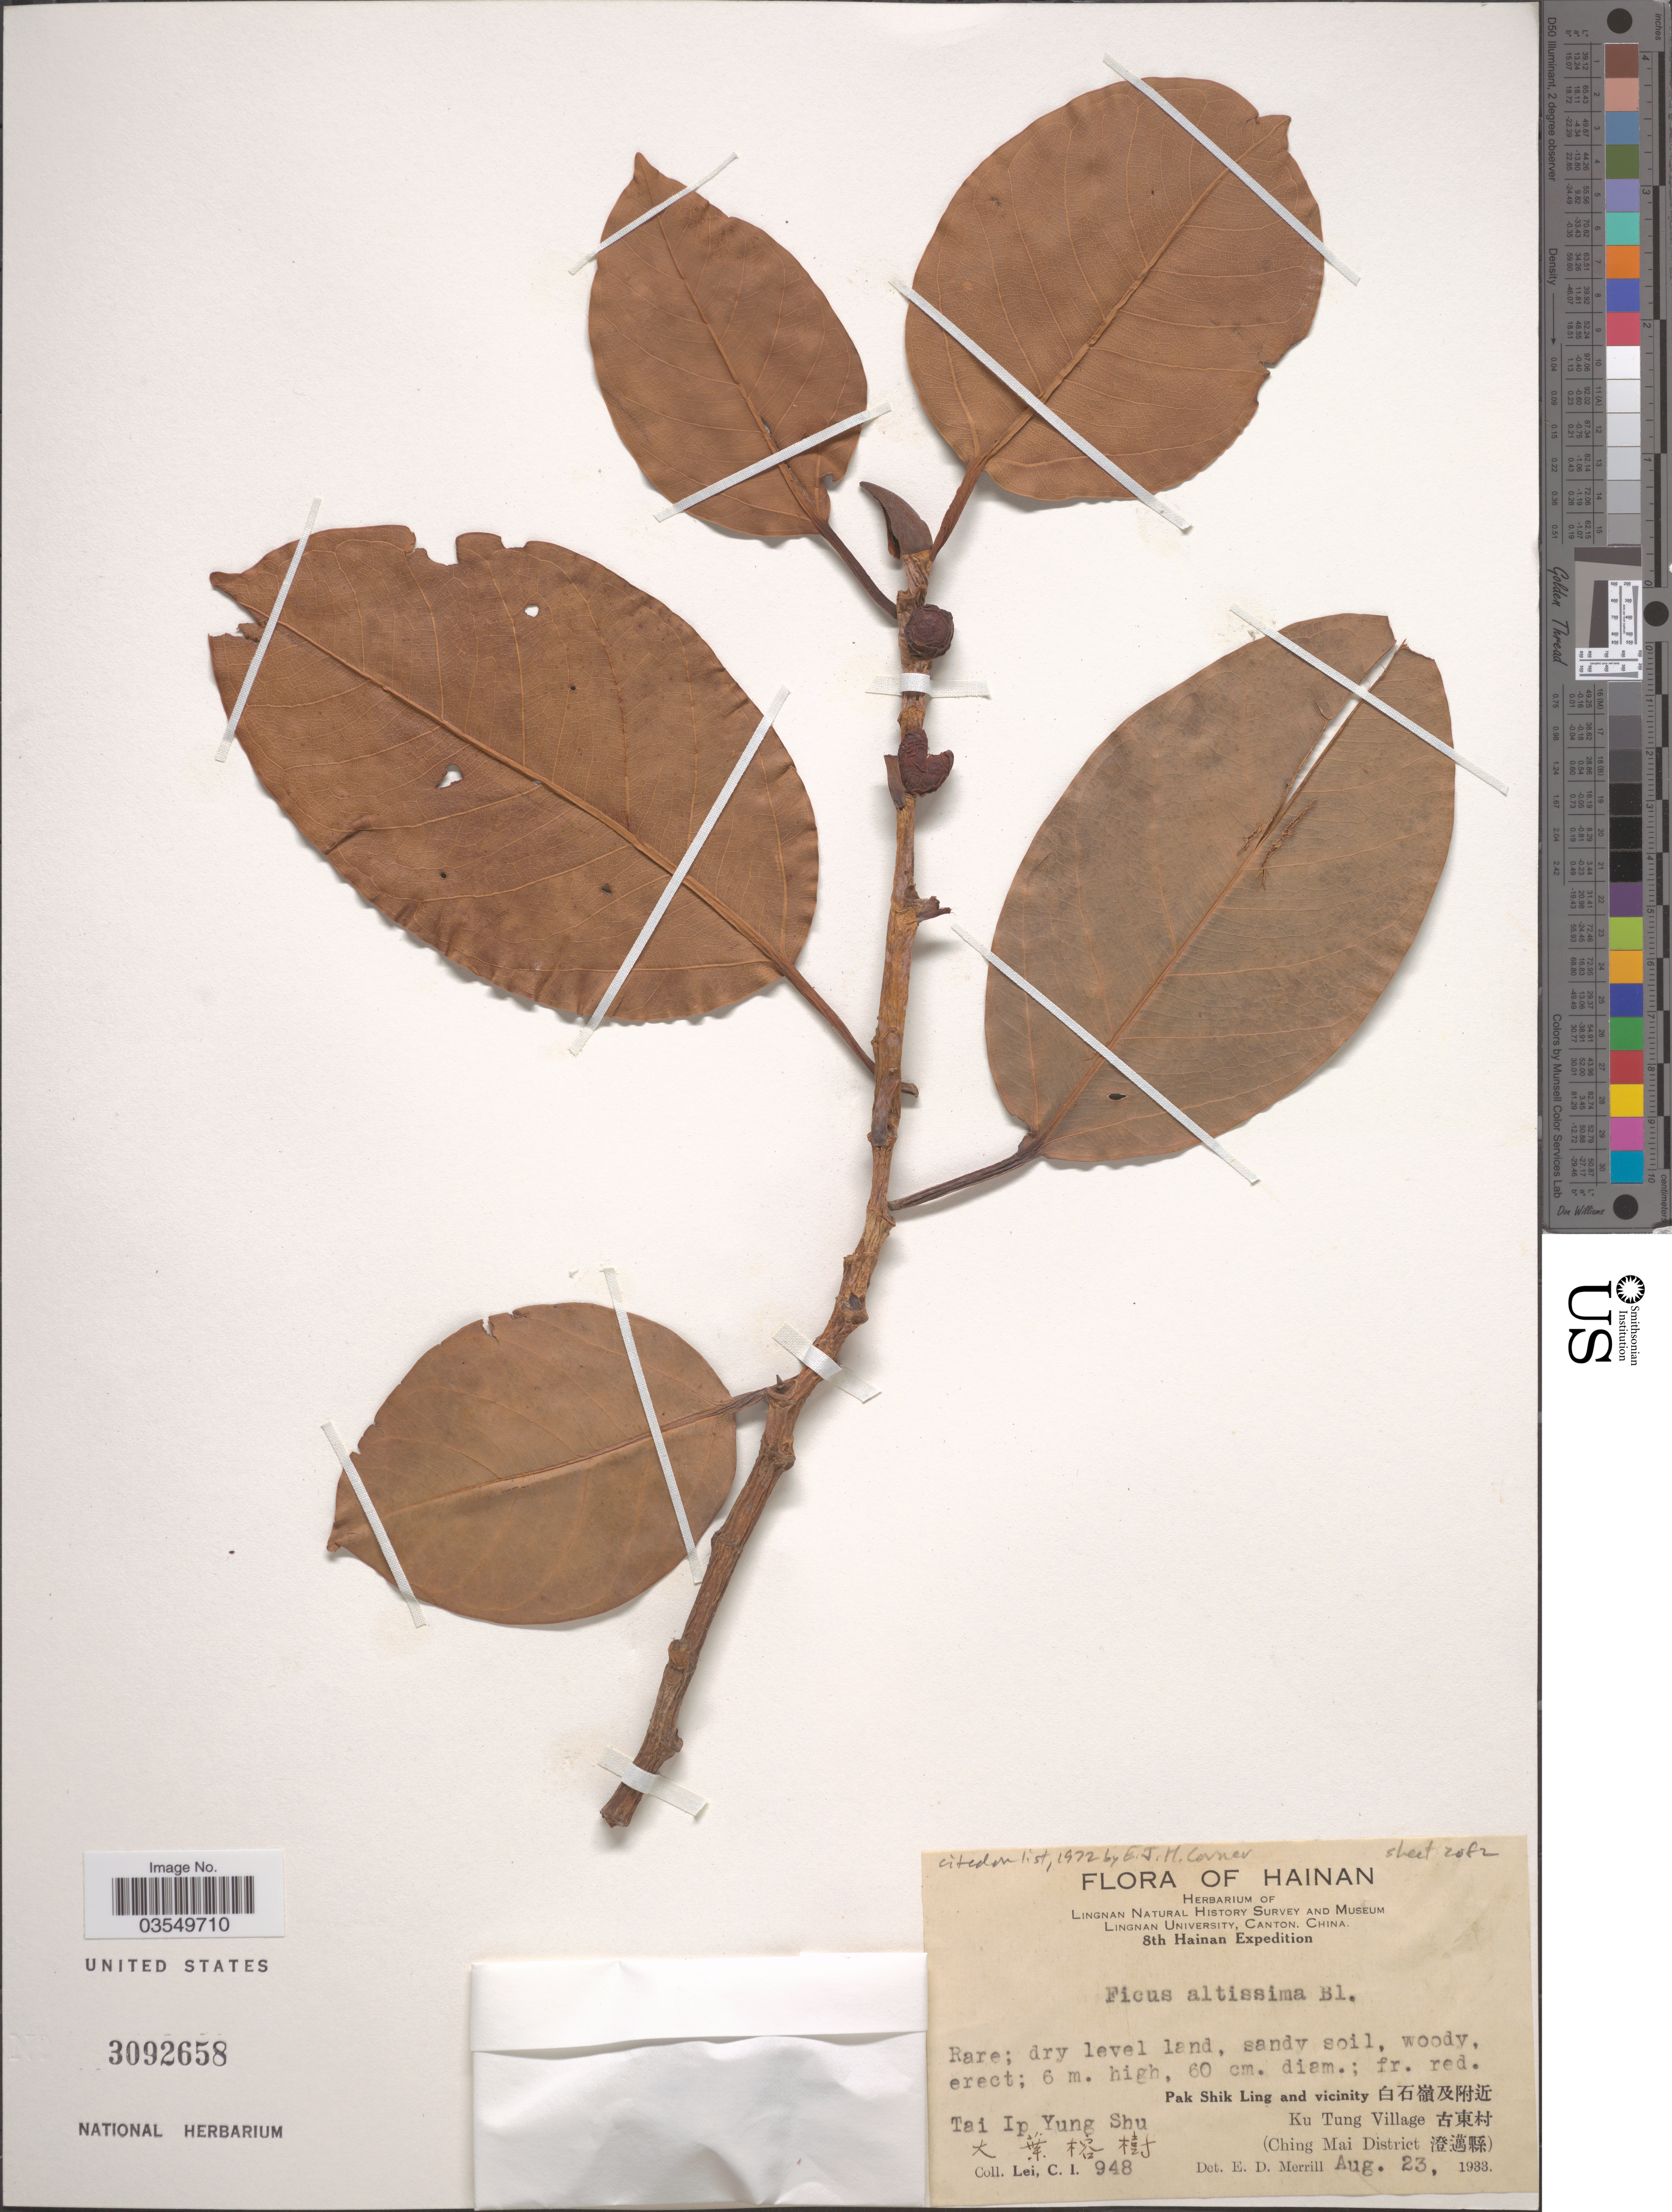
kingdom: Plantae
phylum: Tracheophyta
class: Magnoliopsida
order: Rosales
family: Moraceae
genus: Ficus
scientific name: Ficus altissima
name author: Blume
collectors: C. I. Lei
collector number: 948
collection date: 1933-08-23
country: China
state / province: Hainan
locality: Tai Ip Yung Shu. Pak Shik Ling and vicinity X. Ku Tung Village X. (Ching Mai District X).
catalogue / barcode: US 3092658